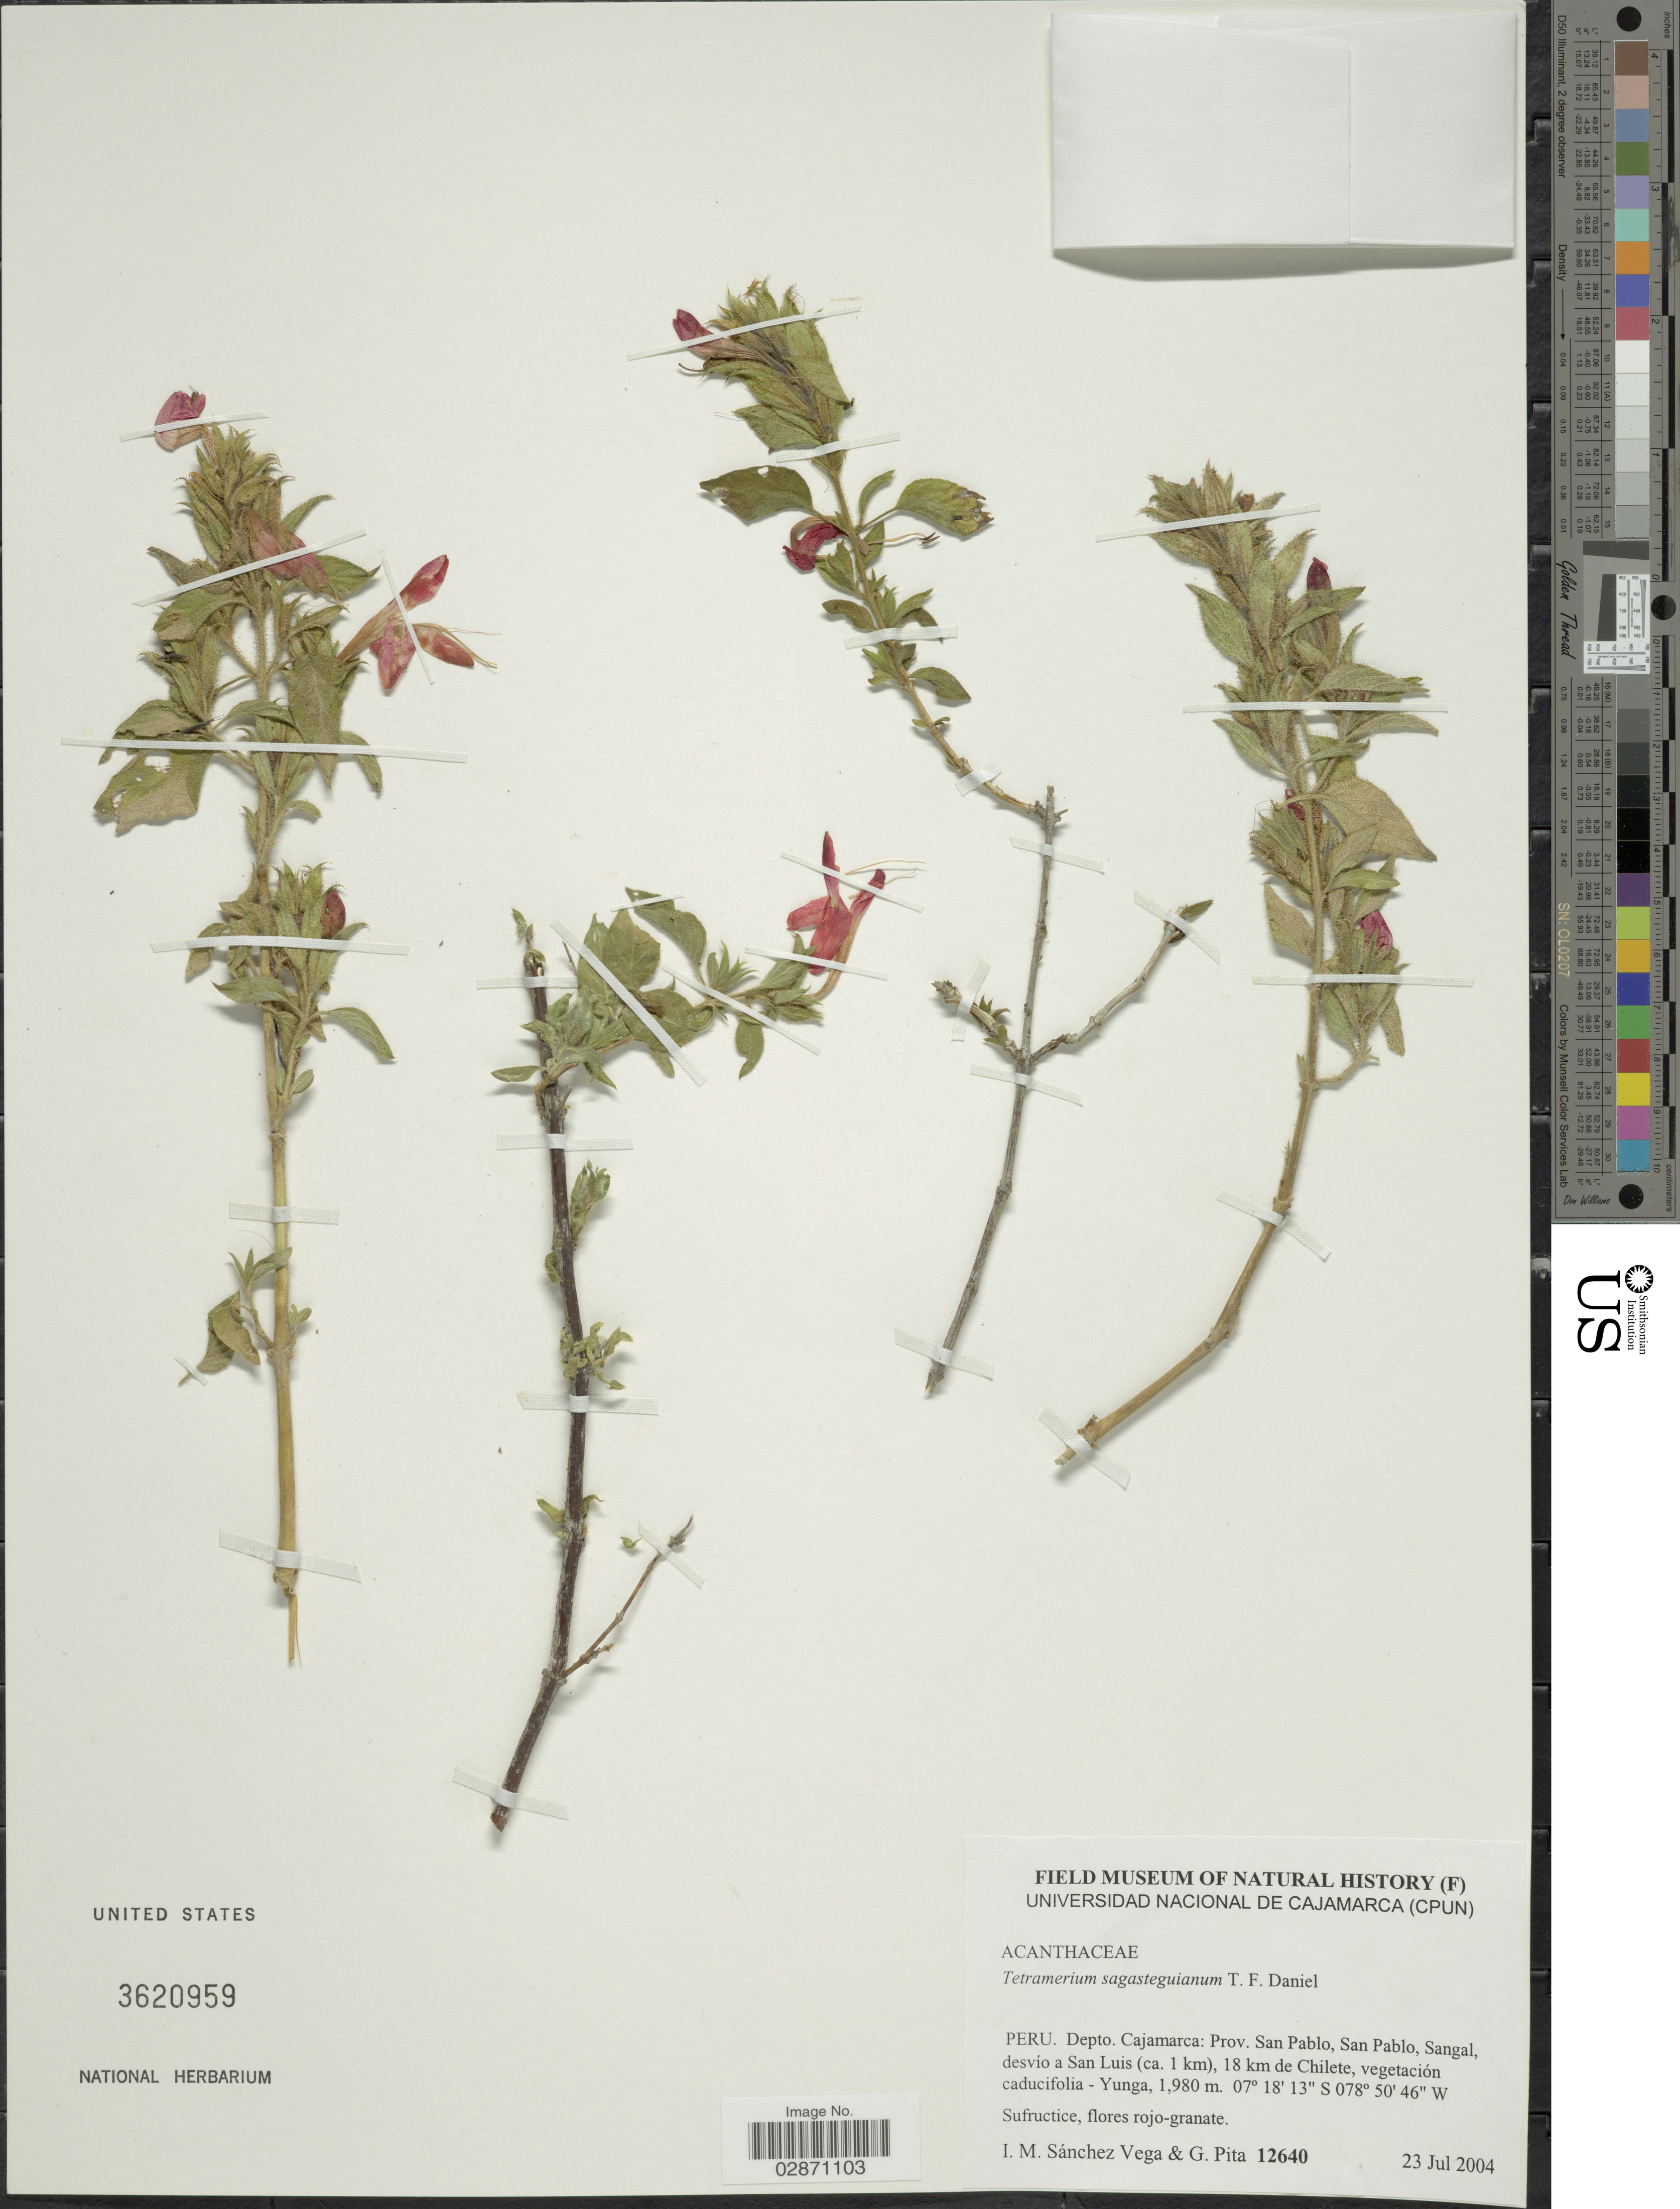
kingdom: Plantae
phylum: Tracheophyta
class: Magnoliopsida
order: Lamiales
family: Acanthaceae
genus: Tetramerium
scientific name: Tetramerium sagasteguianum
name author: T.F. Daniel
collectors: I. M. Sánchez Vega & G. Pita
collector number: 12640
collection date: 2004-07-23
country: Peru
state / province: Cajamarca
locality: Depto. Cajamarca: Prov. San Pablo, San Pablo, Sangal, desvío a San Luis (ca. 1 km), 18 km de Chilete, vegetación caducifolia - Yunga.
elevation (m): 1980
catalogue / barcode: US 3620959